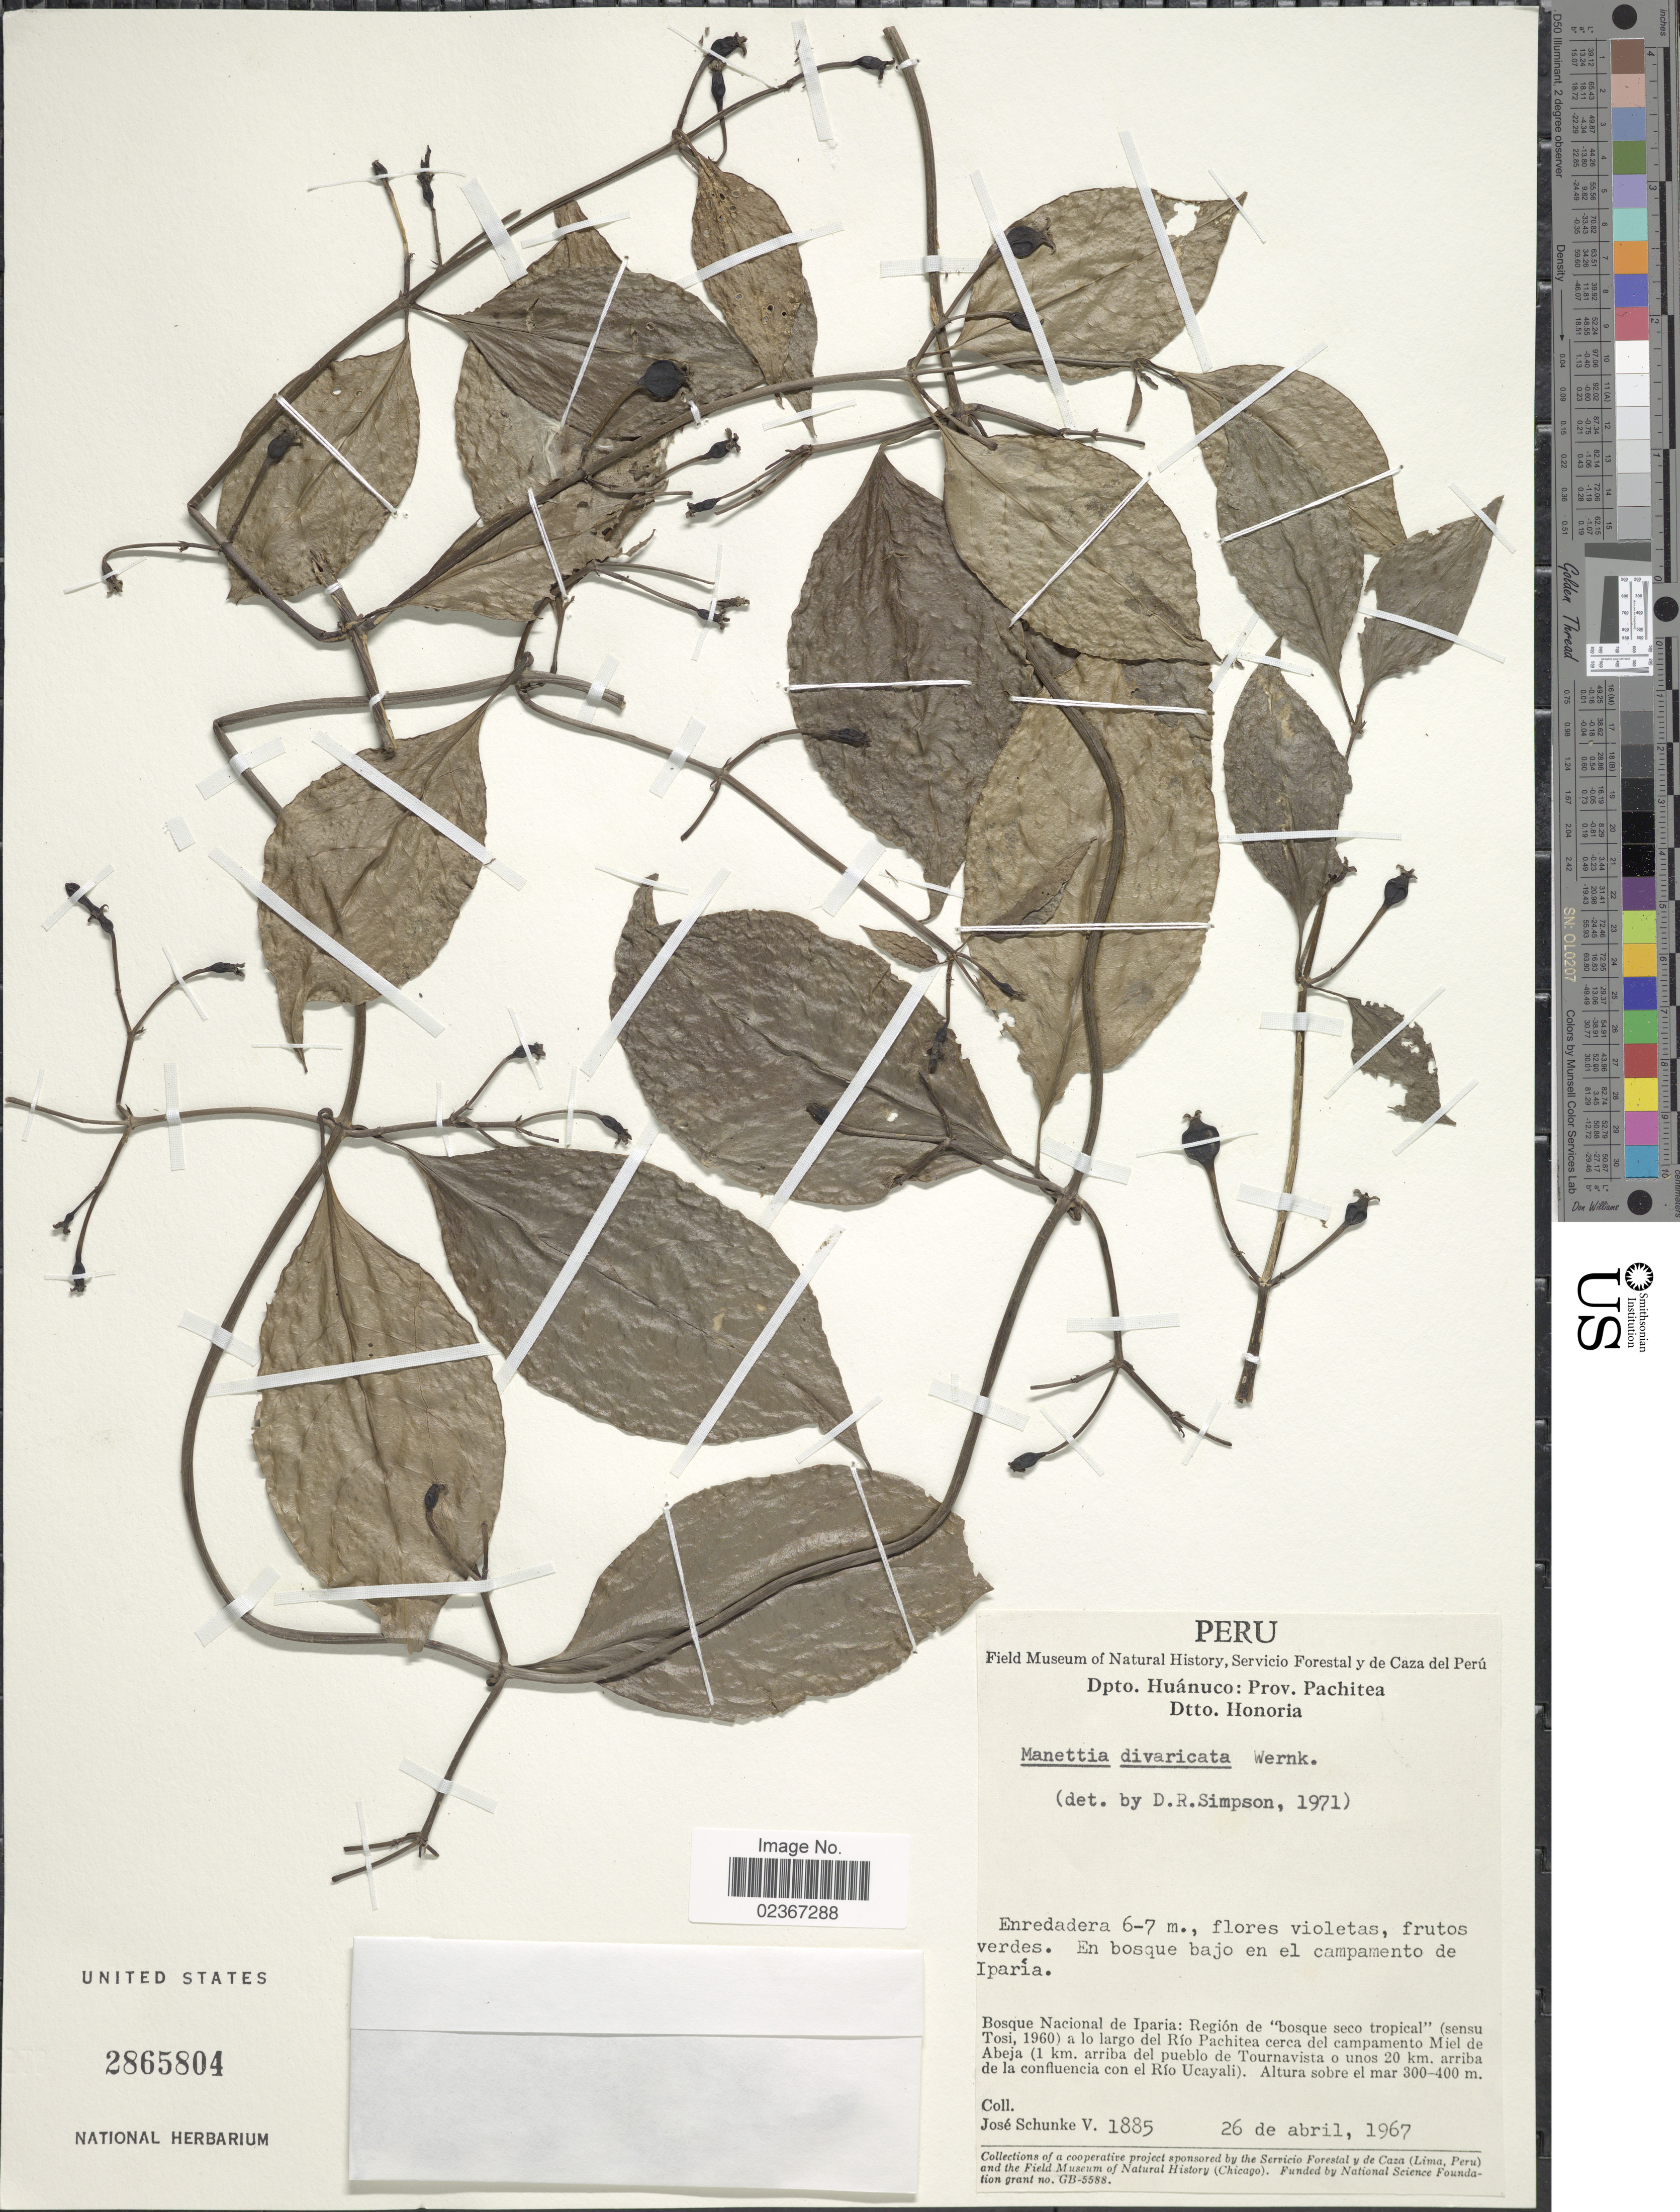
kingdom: Plantae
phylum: Tracheophyta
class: Magnoliopsida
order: Gentianales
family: Rubiaceae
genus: Manettia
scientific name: Manettia divaricata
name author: Wernham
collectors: J. Schunke Vigo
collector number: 1885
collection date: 1967-04-26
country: Peru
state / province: Huánuco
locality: Dpto. Huanuco: Prov. Pachitea. Dtto. Honoria. En bosque bajo en el campamento de Iparia. Bosque Nacional de Iparia: Region de "bosque seco tropical" (sensu Tosi, 1960) a lo largo del Rio Pachitea cerca del campamento Miel de Abeja (1 km. arriba del pueblo de Tournavista o unos 20 km. arriba de la confluencia con el Rio Ucayali)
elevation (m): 300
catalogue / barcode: US 2865804